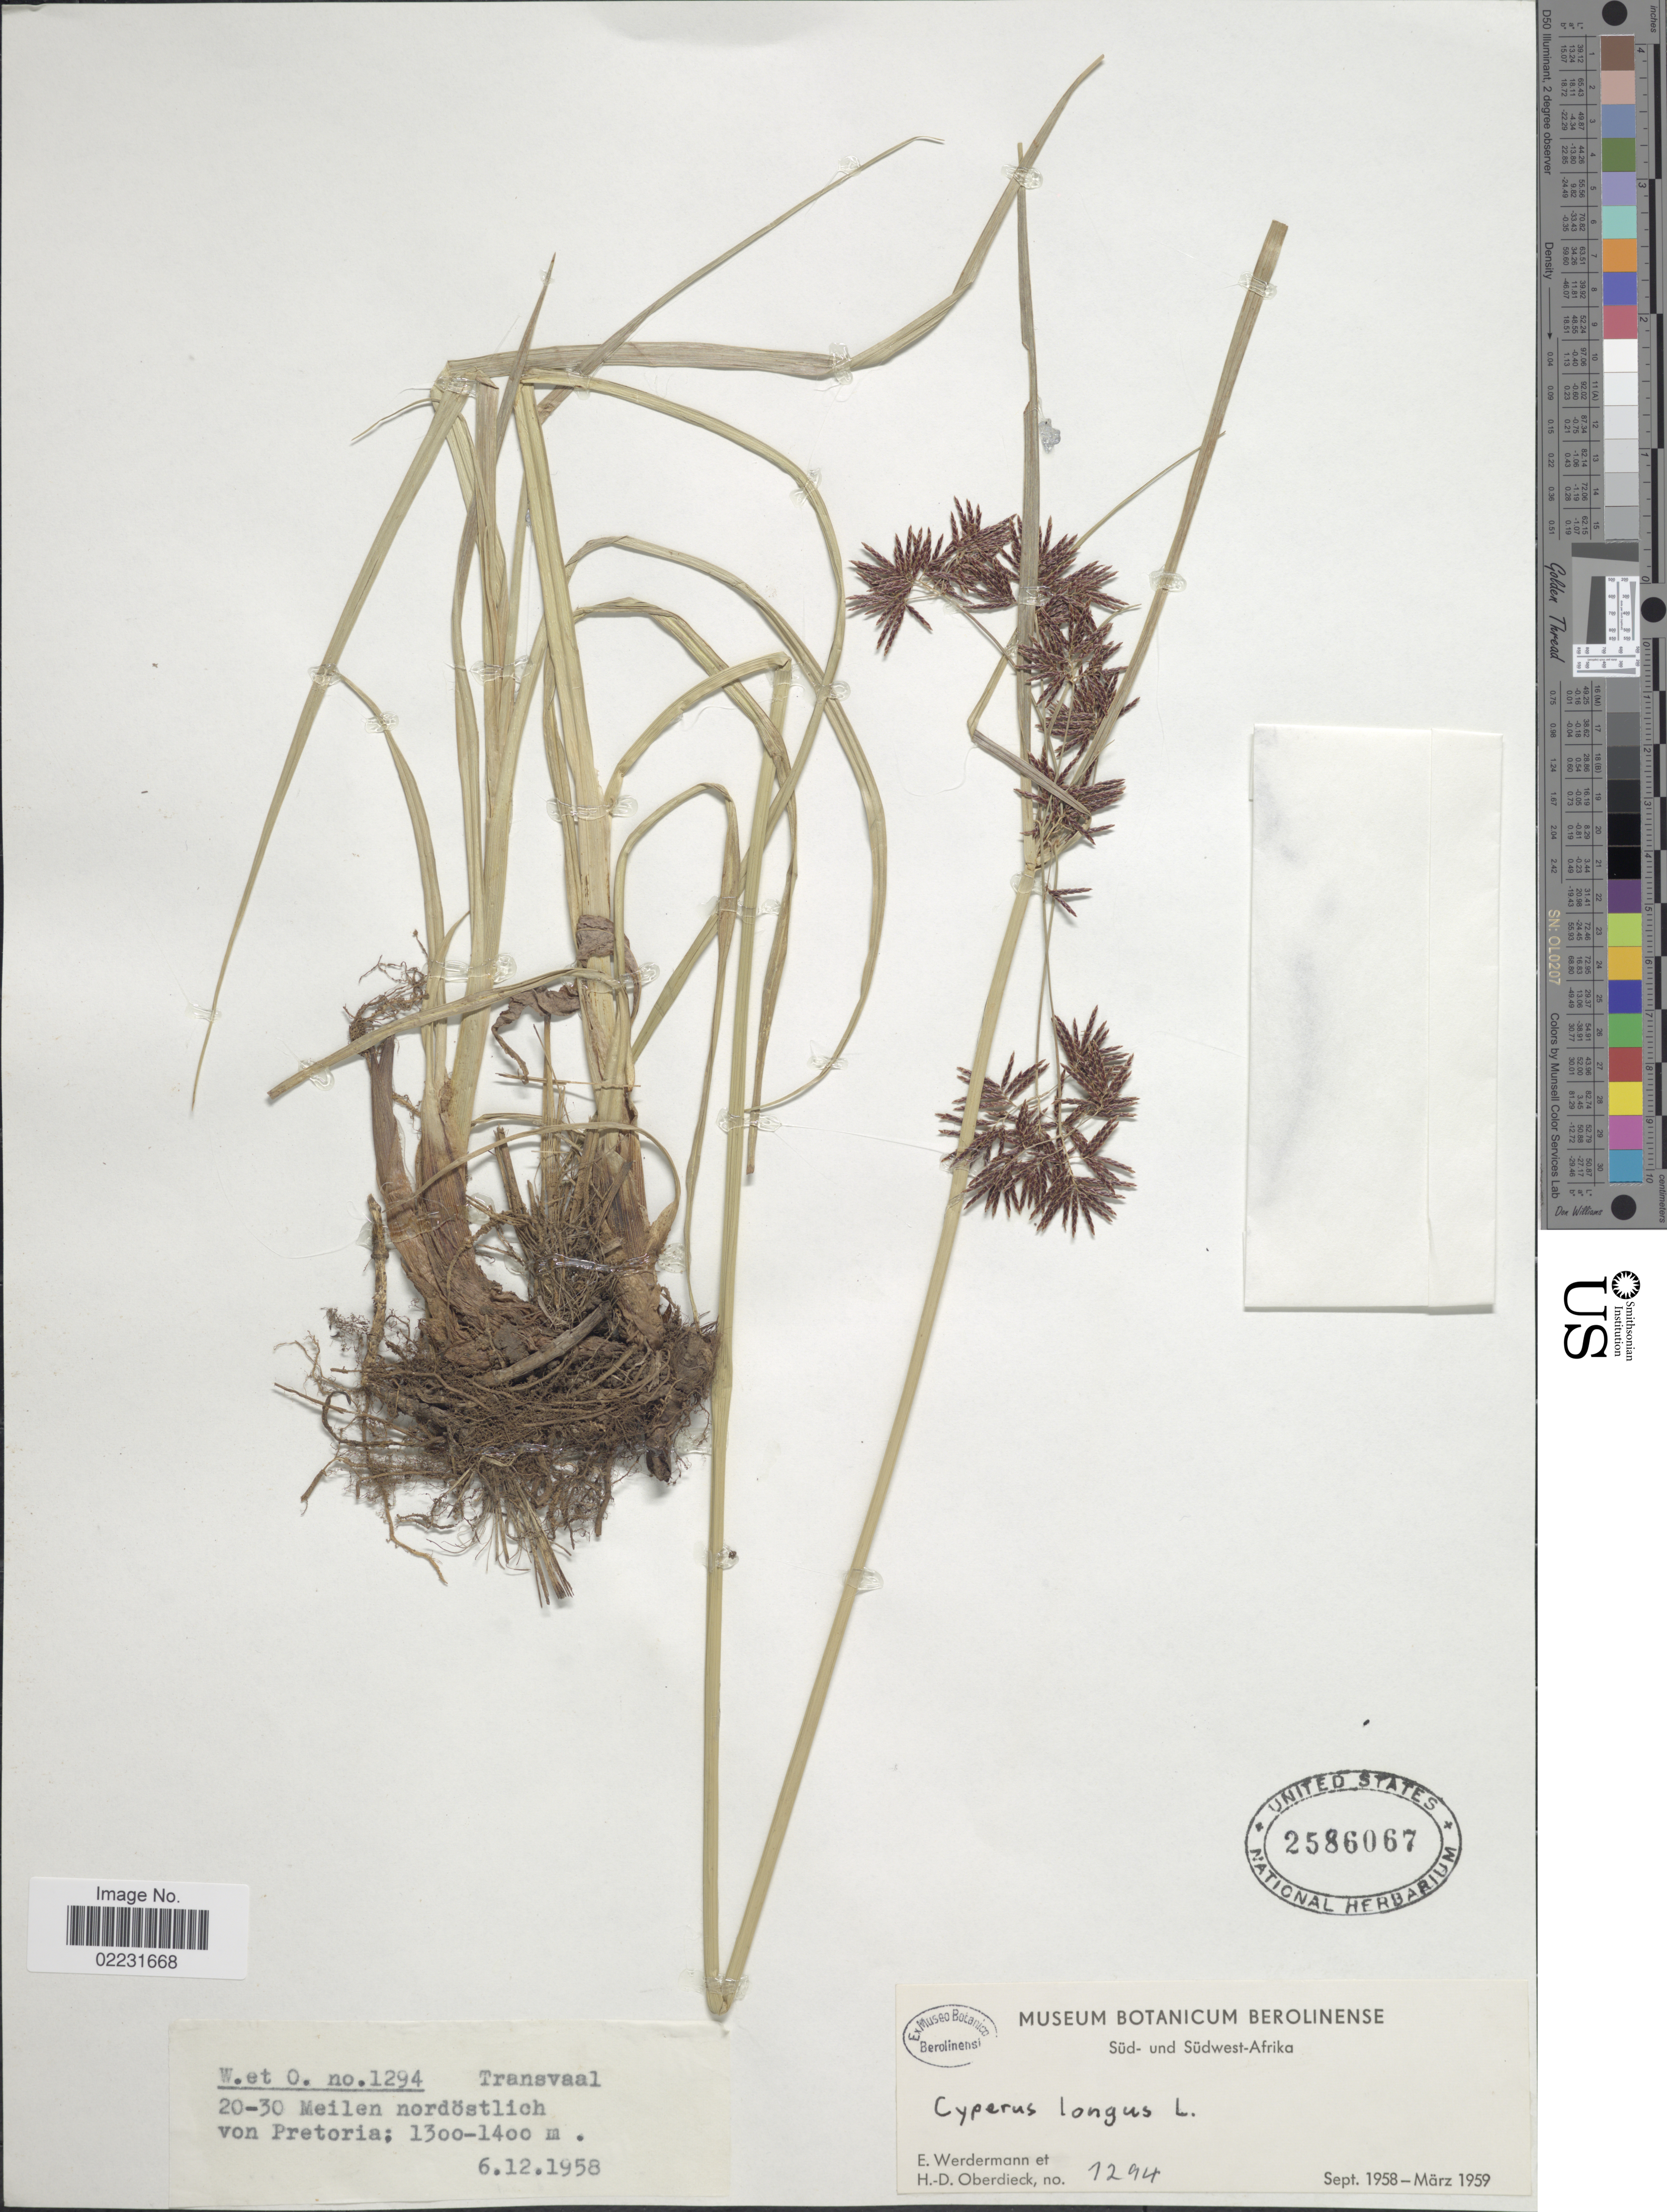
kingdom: Plantae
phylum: Tracheophyta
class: Liliopsida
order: Poales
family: Cyperaceae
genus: Cyperus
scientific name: Cyperus longus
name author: L.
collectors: E. Werdermann & H. Oberdieck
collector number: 1294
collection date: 1958-12-06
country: South Africa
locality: Sud- und Sudwest-Afrika, Transvaal, 20-30 meilen nordostlich von Pretoria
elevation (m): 1300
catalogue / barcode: US 2586067